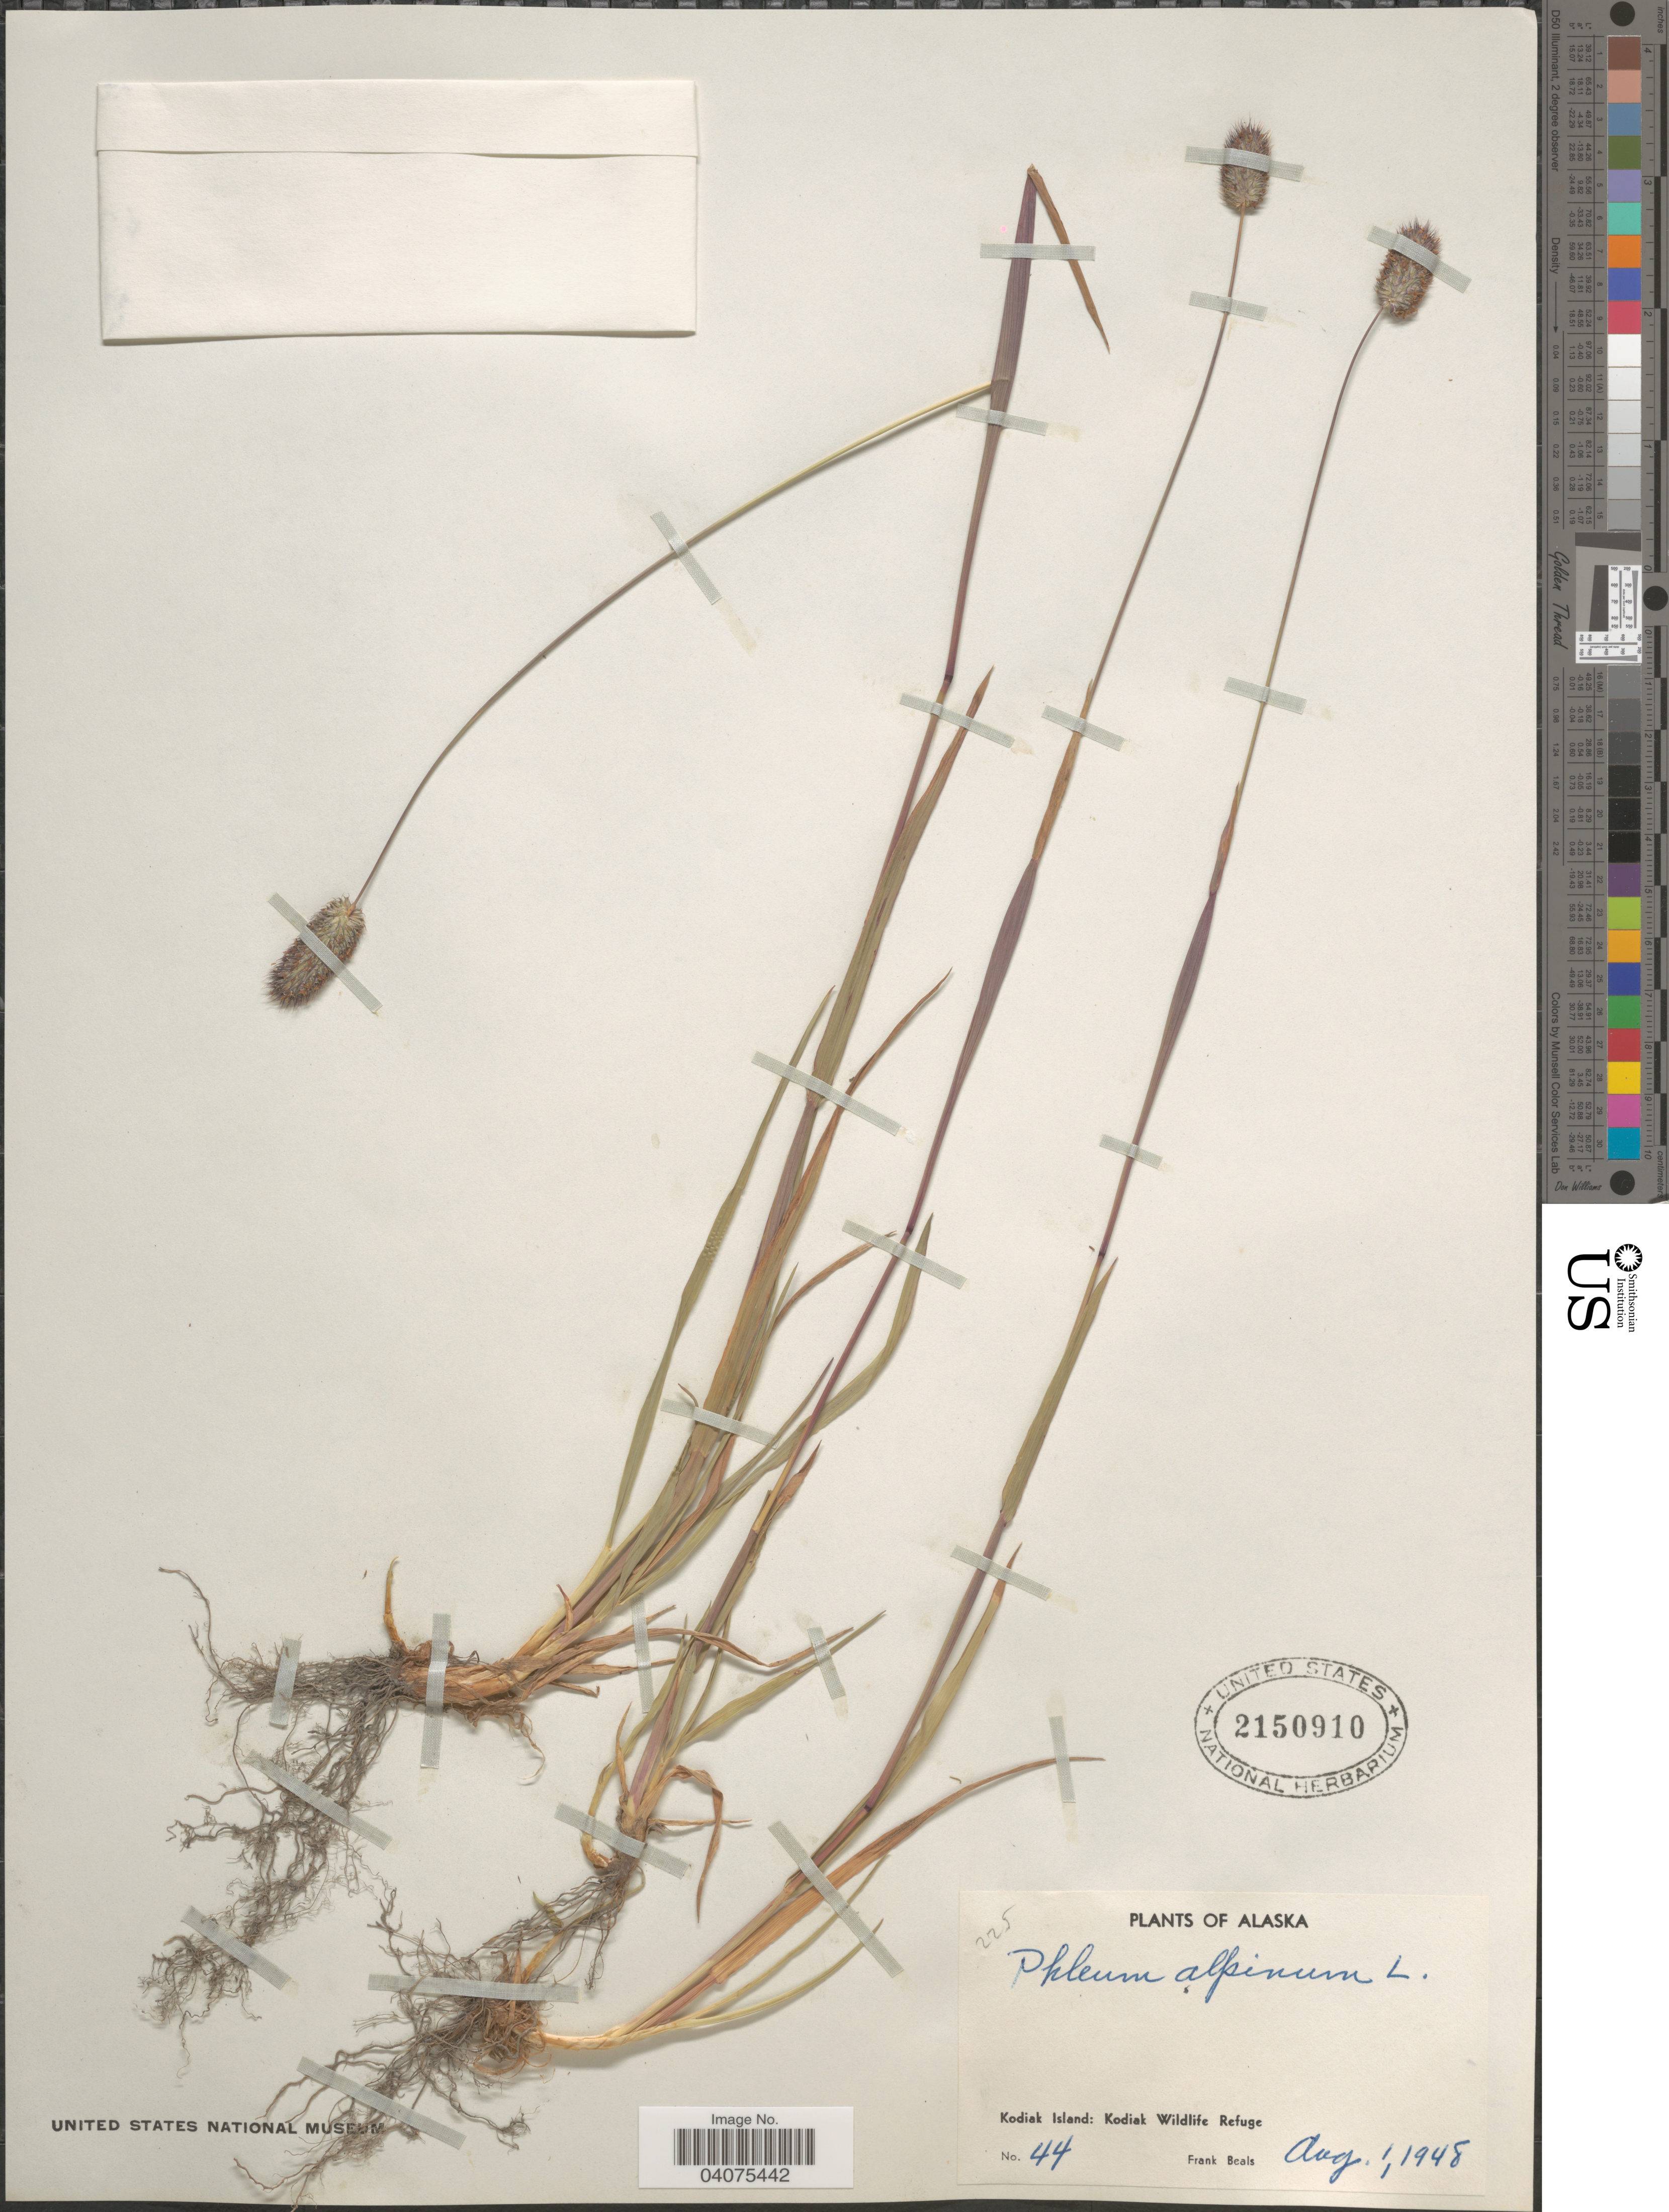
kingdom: Plantae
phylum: Tracheophyta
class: Liliopsida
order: Poales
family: Poaceae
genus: Phleum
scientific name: Phleum alpinum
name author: L.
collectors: F. Beals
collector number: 44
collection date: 1948-08-01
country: United States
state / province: Alaska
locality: Kodiak Island: Kodiak Wildlife Refuge.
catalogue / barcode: US 2150910